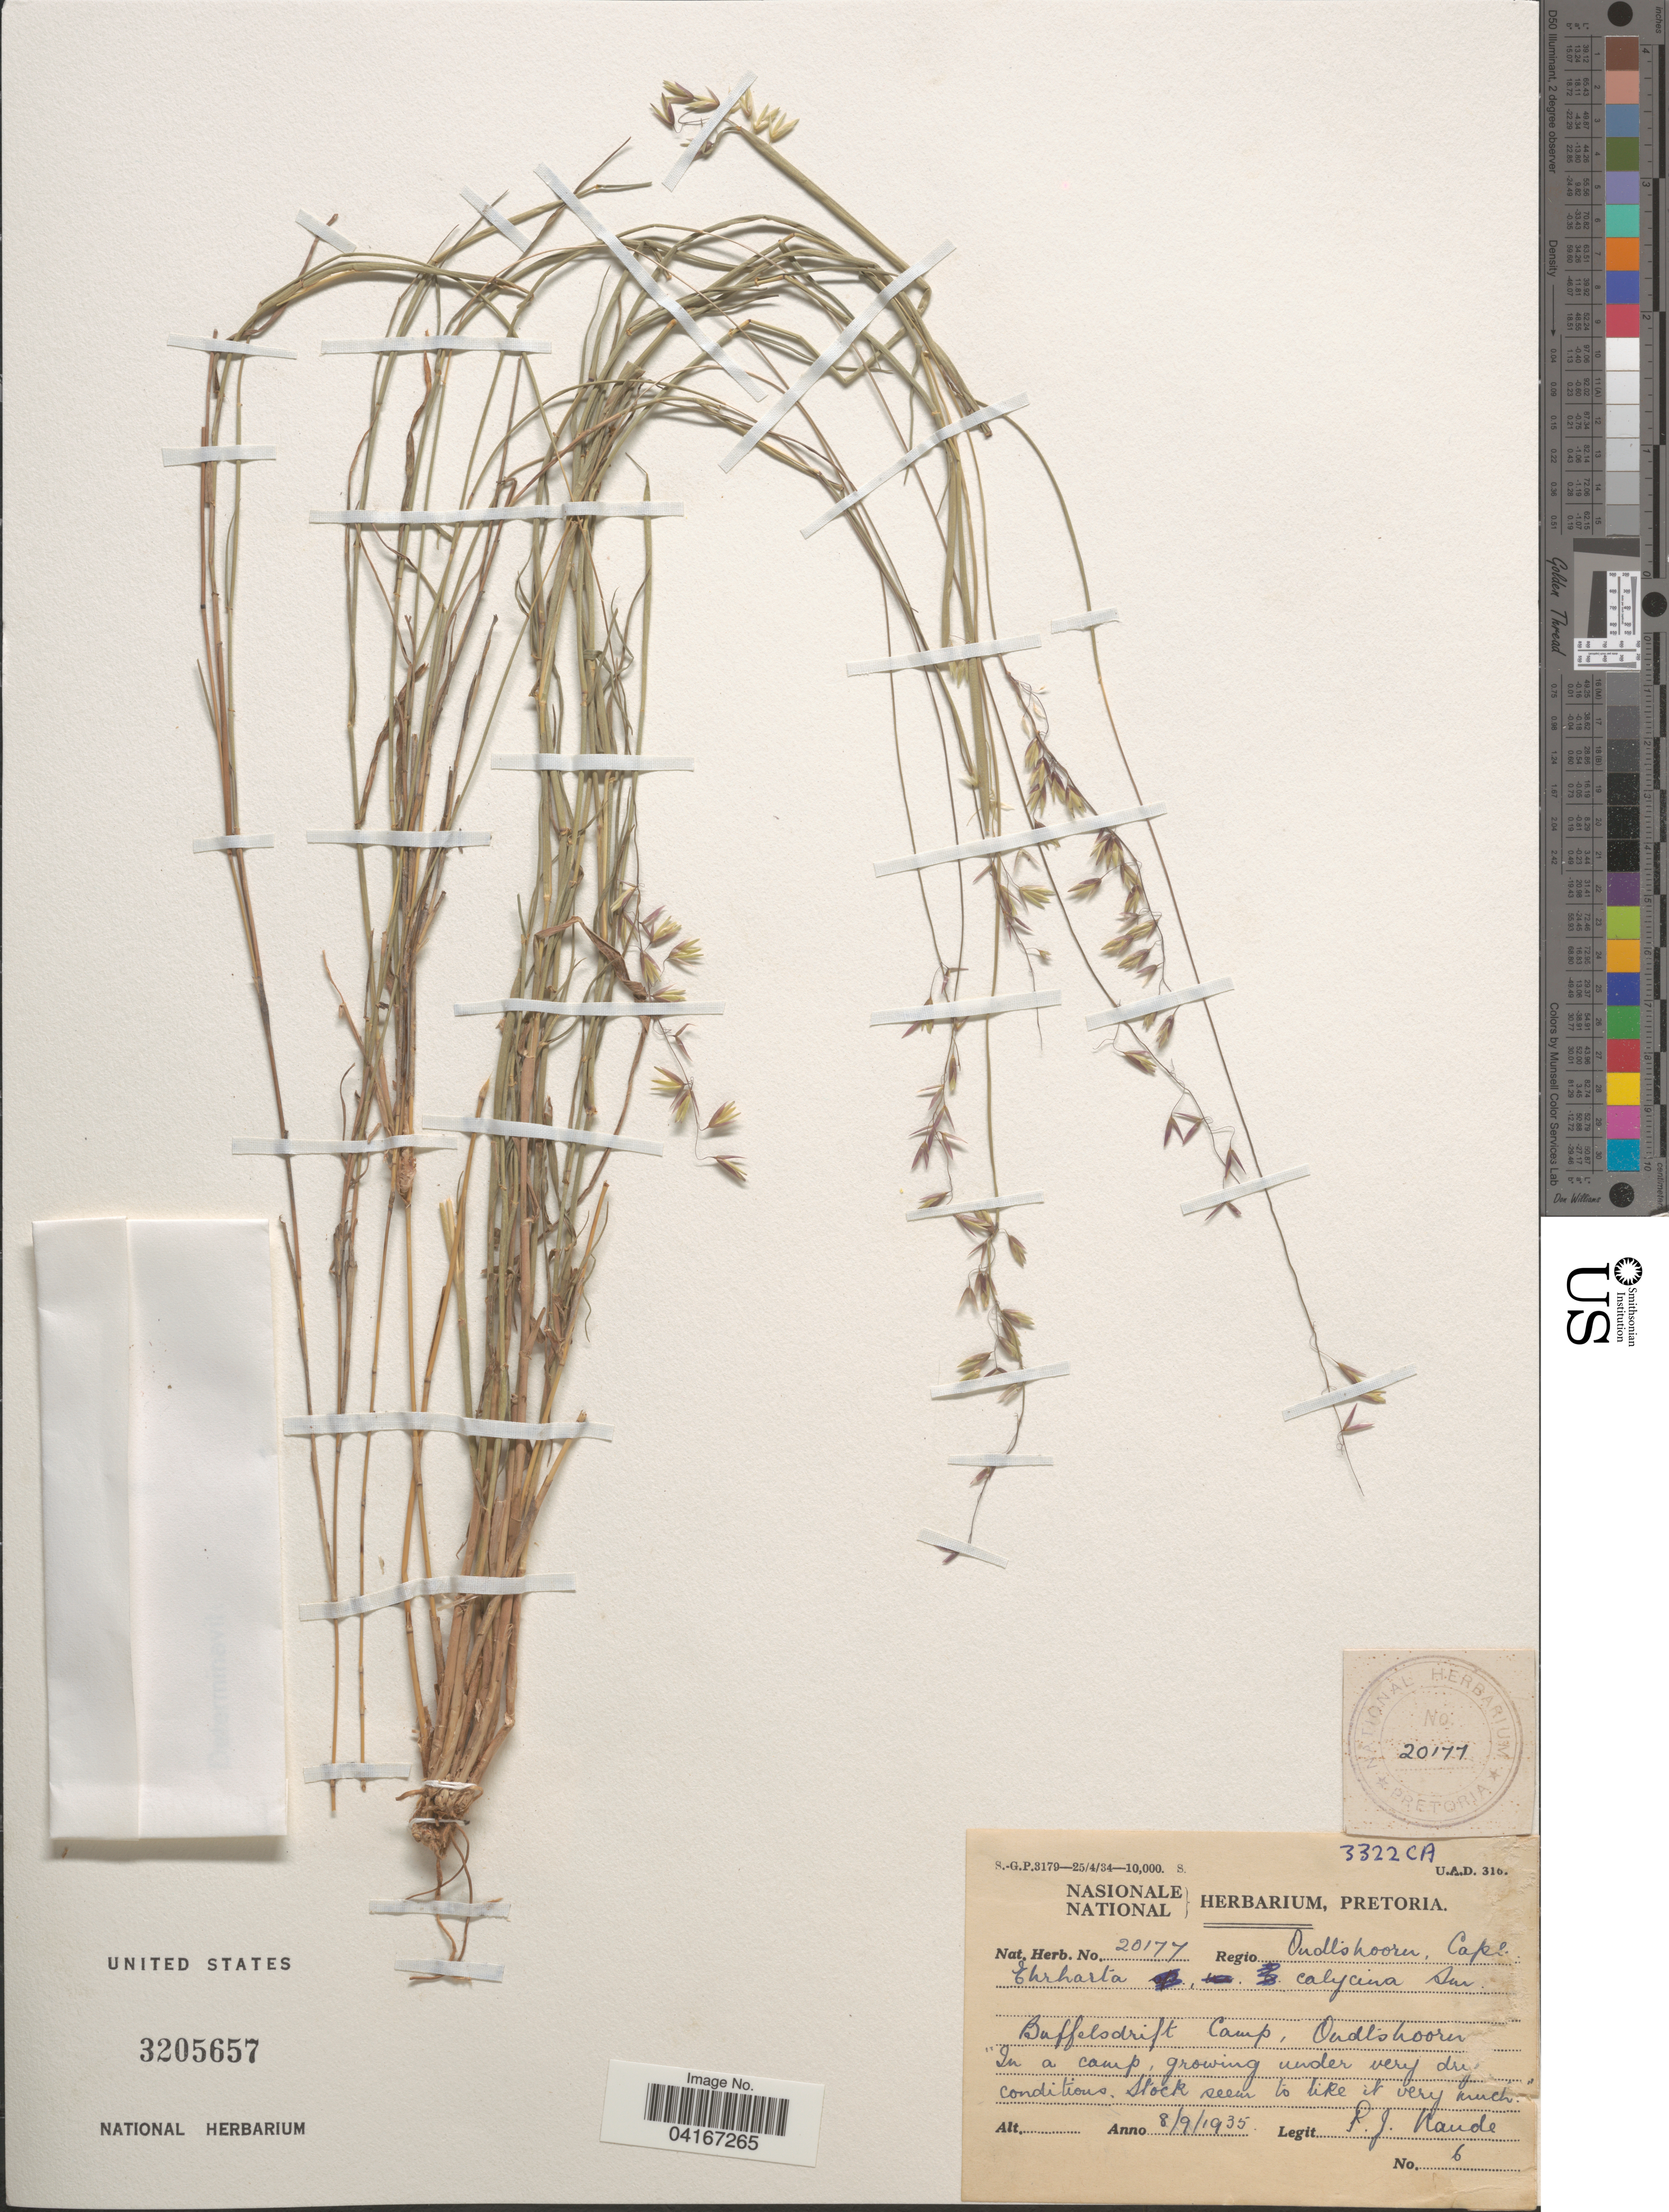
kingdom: Plantae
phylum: Tracheophyta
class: Liliopsida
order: Poales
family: Poaceae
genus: Ehrharta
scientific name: Ehrharta calycina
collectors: P. Naude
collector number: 6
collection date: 1935-09-08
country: South Africa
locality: Regio Oudtshoorn, Cape. Buffelsdrift Camp, Oudtshoorn.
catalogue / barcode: US 3205657